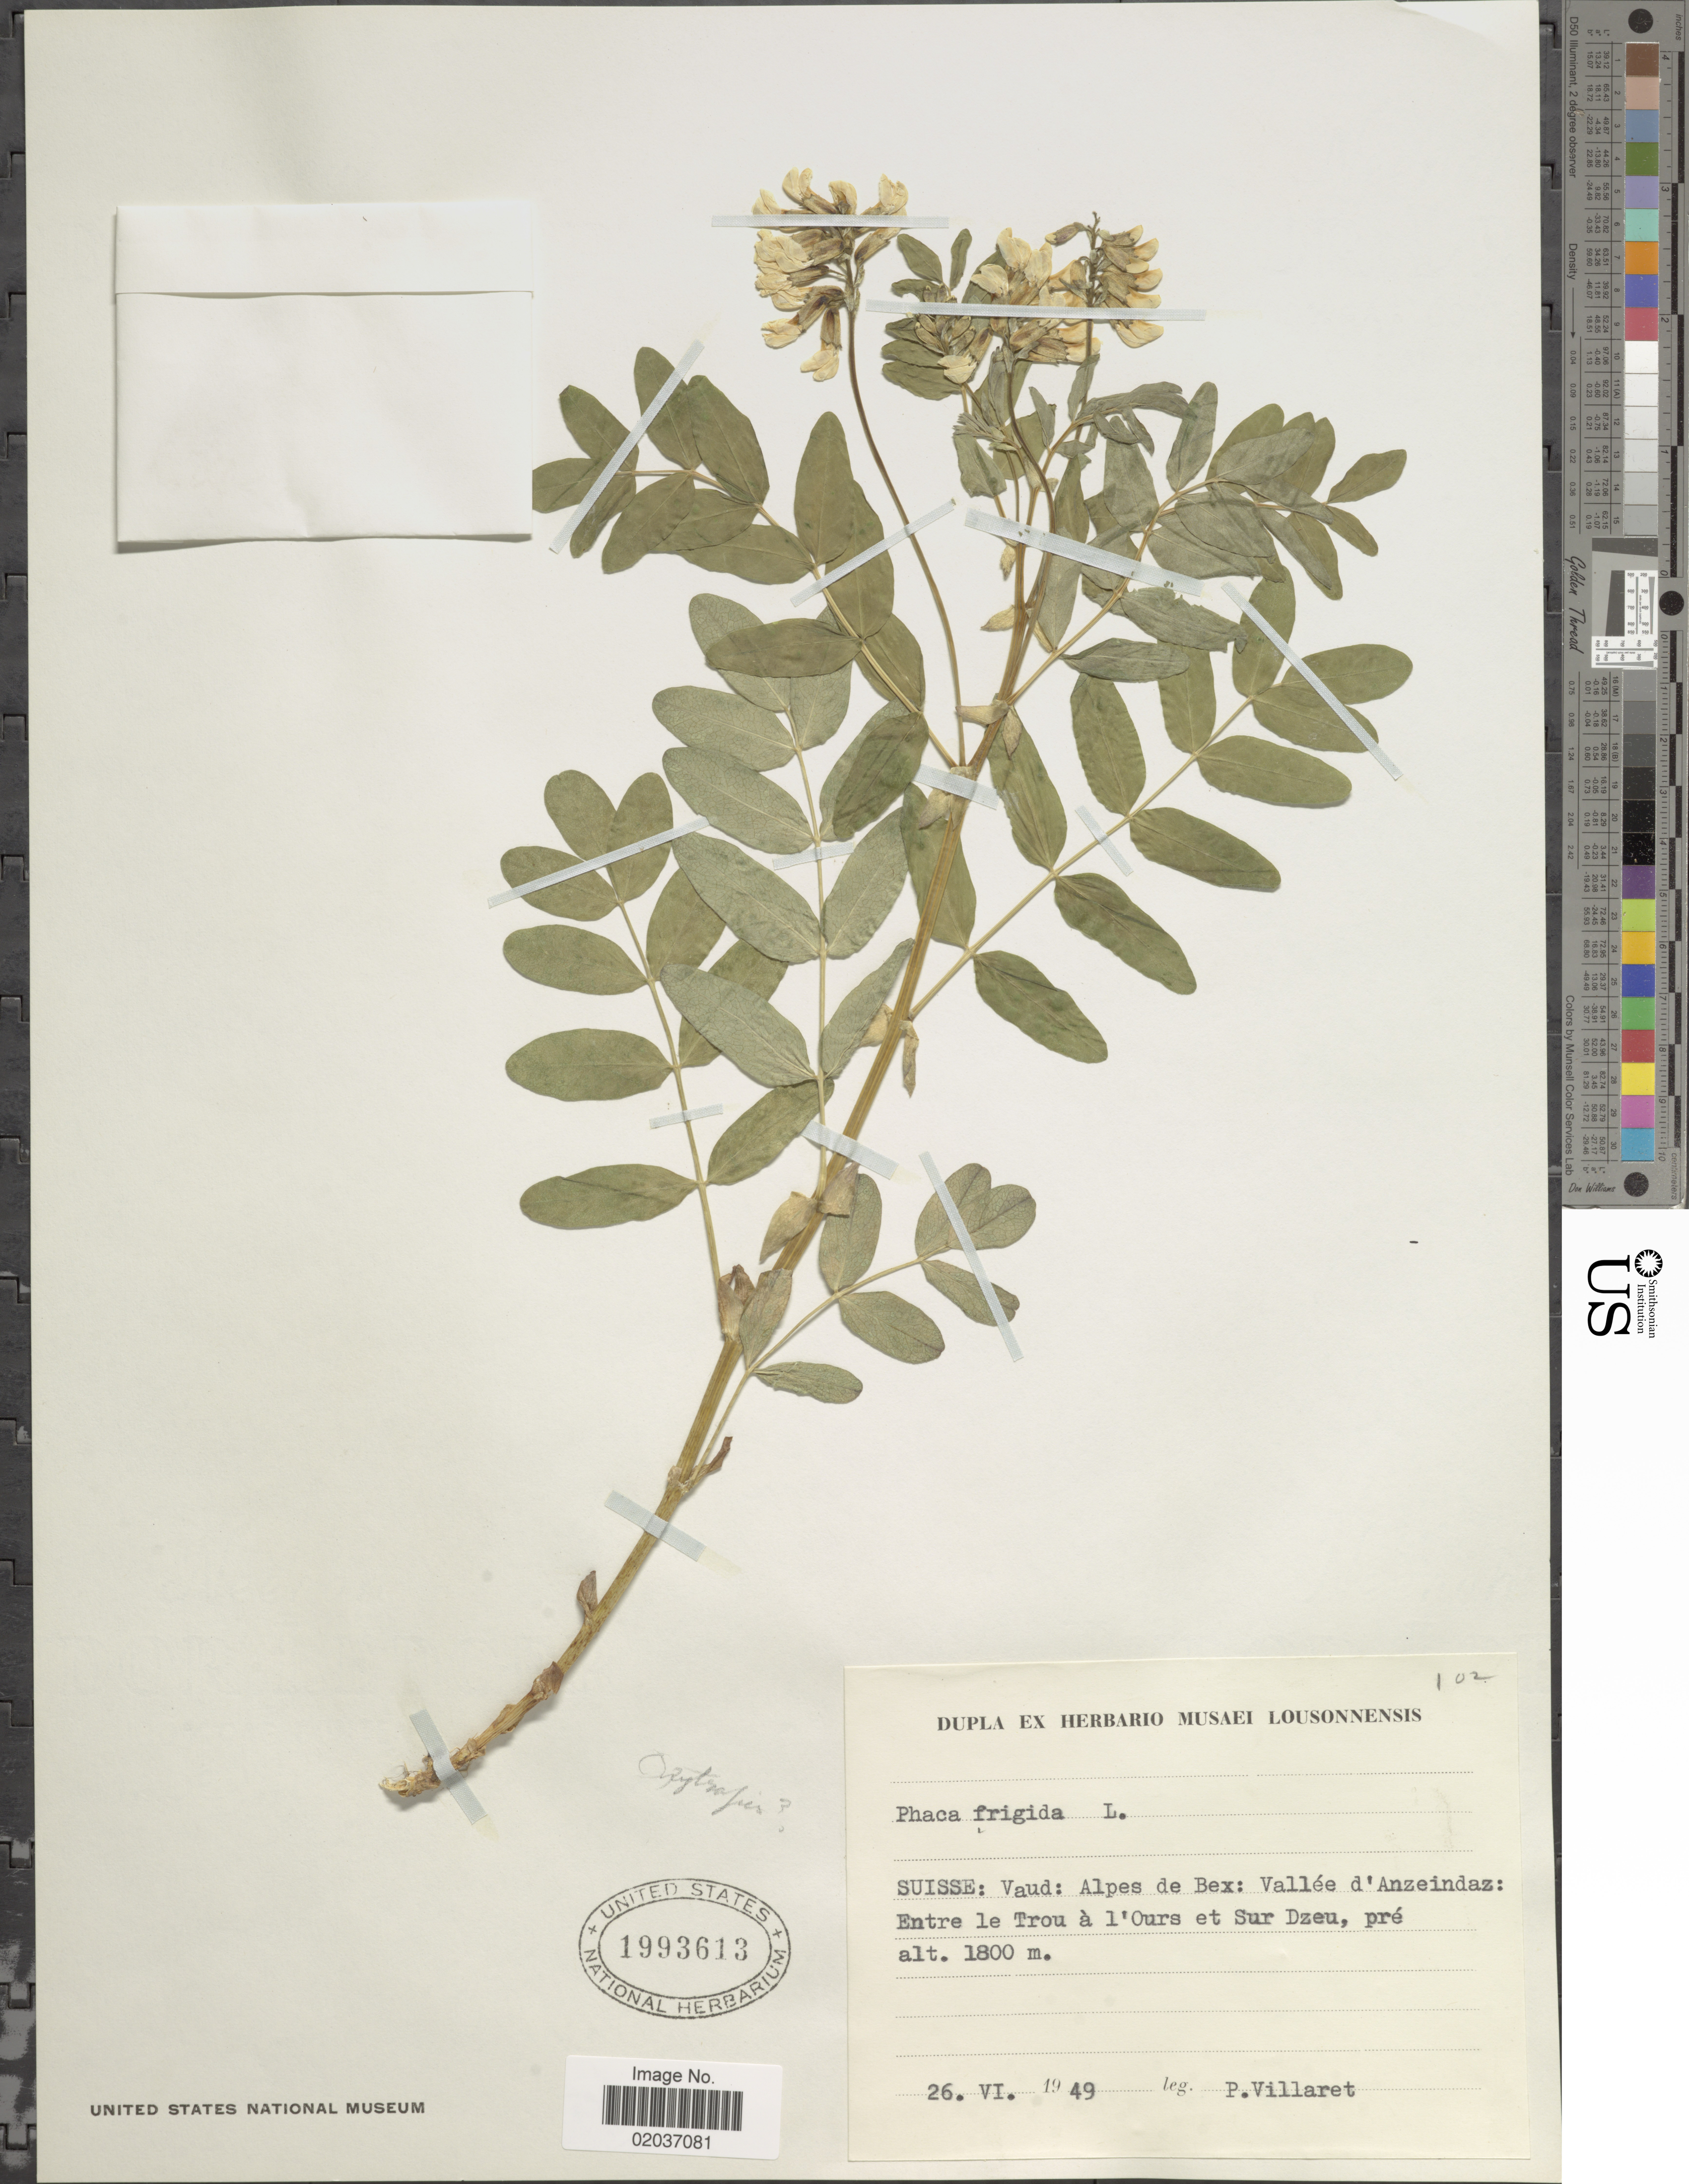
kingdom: Plantae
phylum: Tracheophyta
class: Magnoliopsida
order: Fabales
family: Fabaceae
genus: Astragalus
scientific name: Astragalus frigidus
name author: (L.) A. Gray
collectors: P. Villaret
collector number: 102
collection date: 1949-06-26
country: Switzerland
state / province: Vaud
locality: Suisse: Alpes de Bex: Vallée d'Anzeindaz: Entre le Trou à l'Ours et Sur Dzeu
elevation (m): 1800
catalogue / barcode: US 1993613